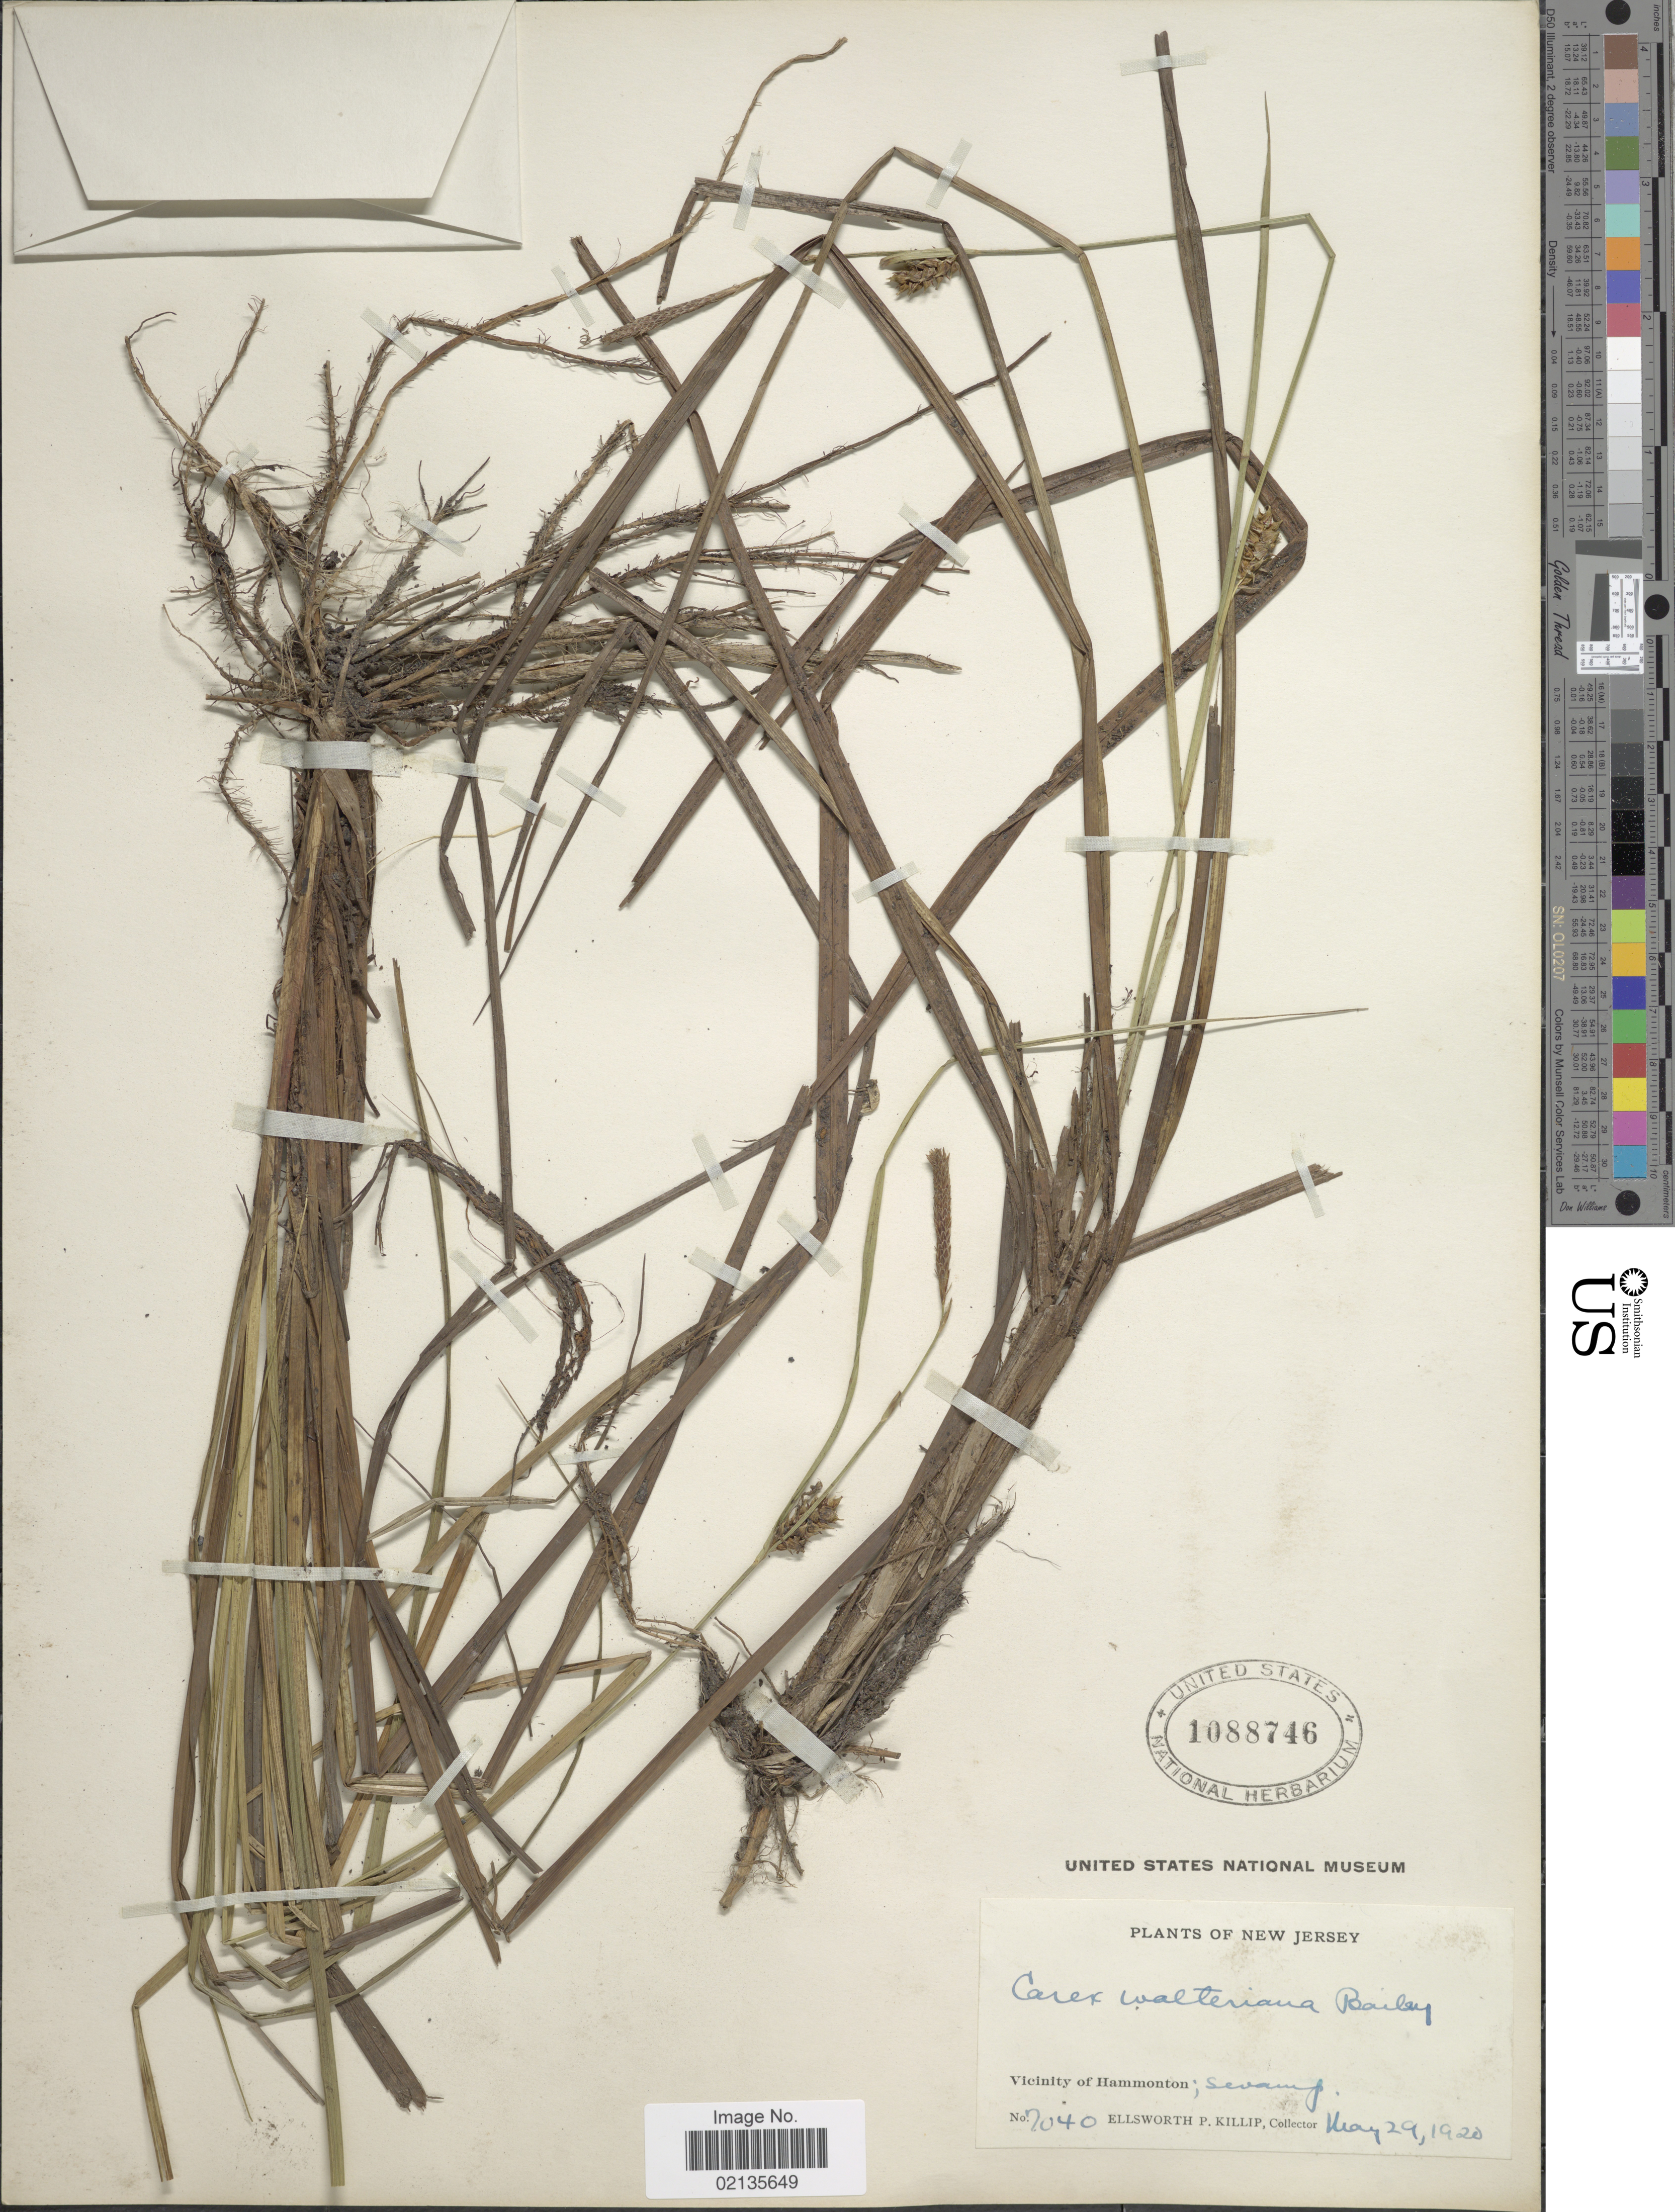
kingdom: Plantae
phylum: Tracheophyta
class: Liliopsida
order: Poales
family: Cyperaceae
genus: Carex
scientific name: Carex striata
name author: Michx.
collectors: E. P. Killip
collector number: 2040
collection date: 1920-05-29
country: United States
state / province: New Jersey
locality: Vicinity of Hammonton; swamp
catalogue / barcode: US 1088746